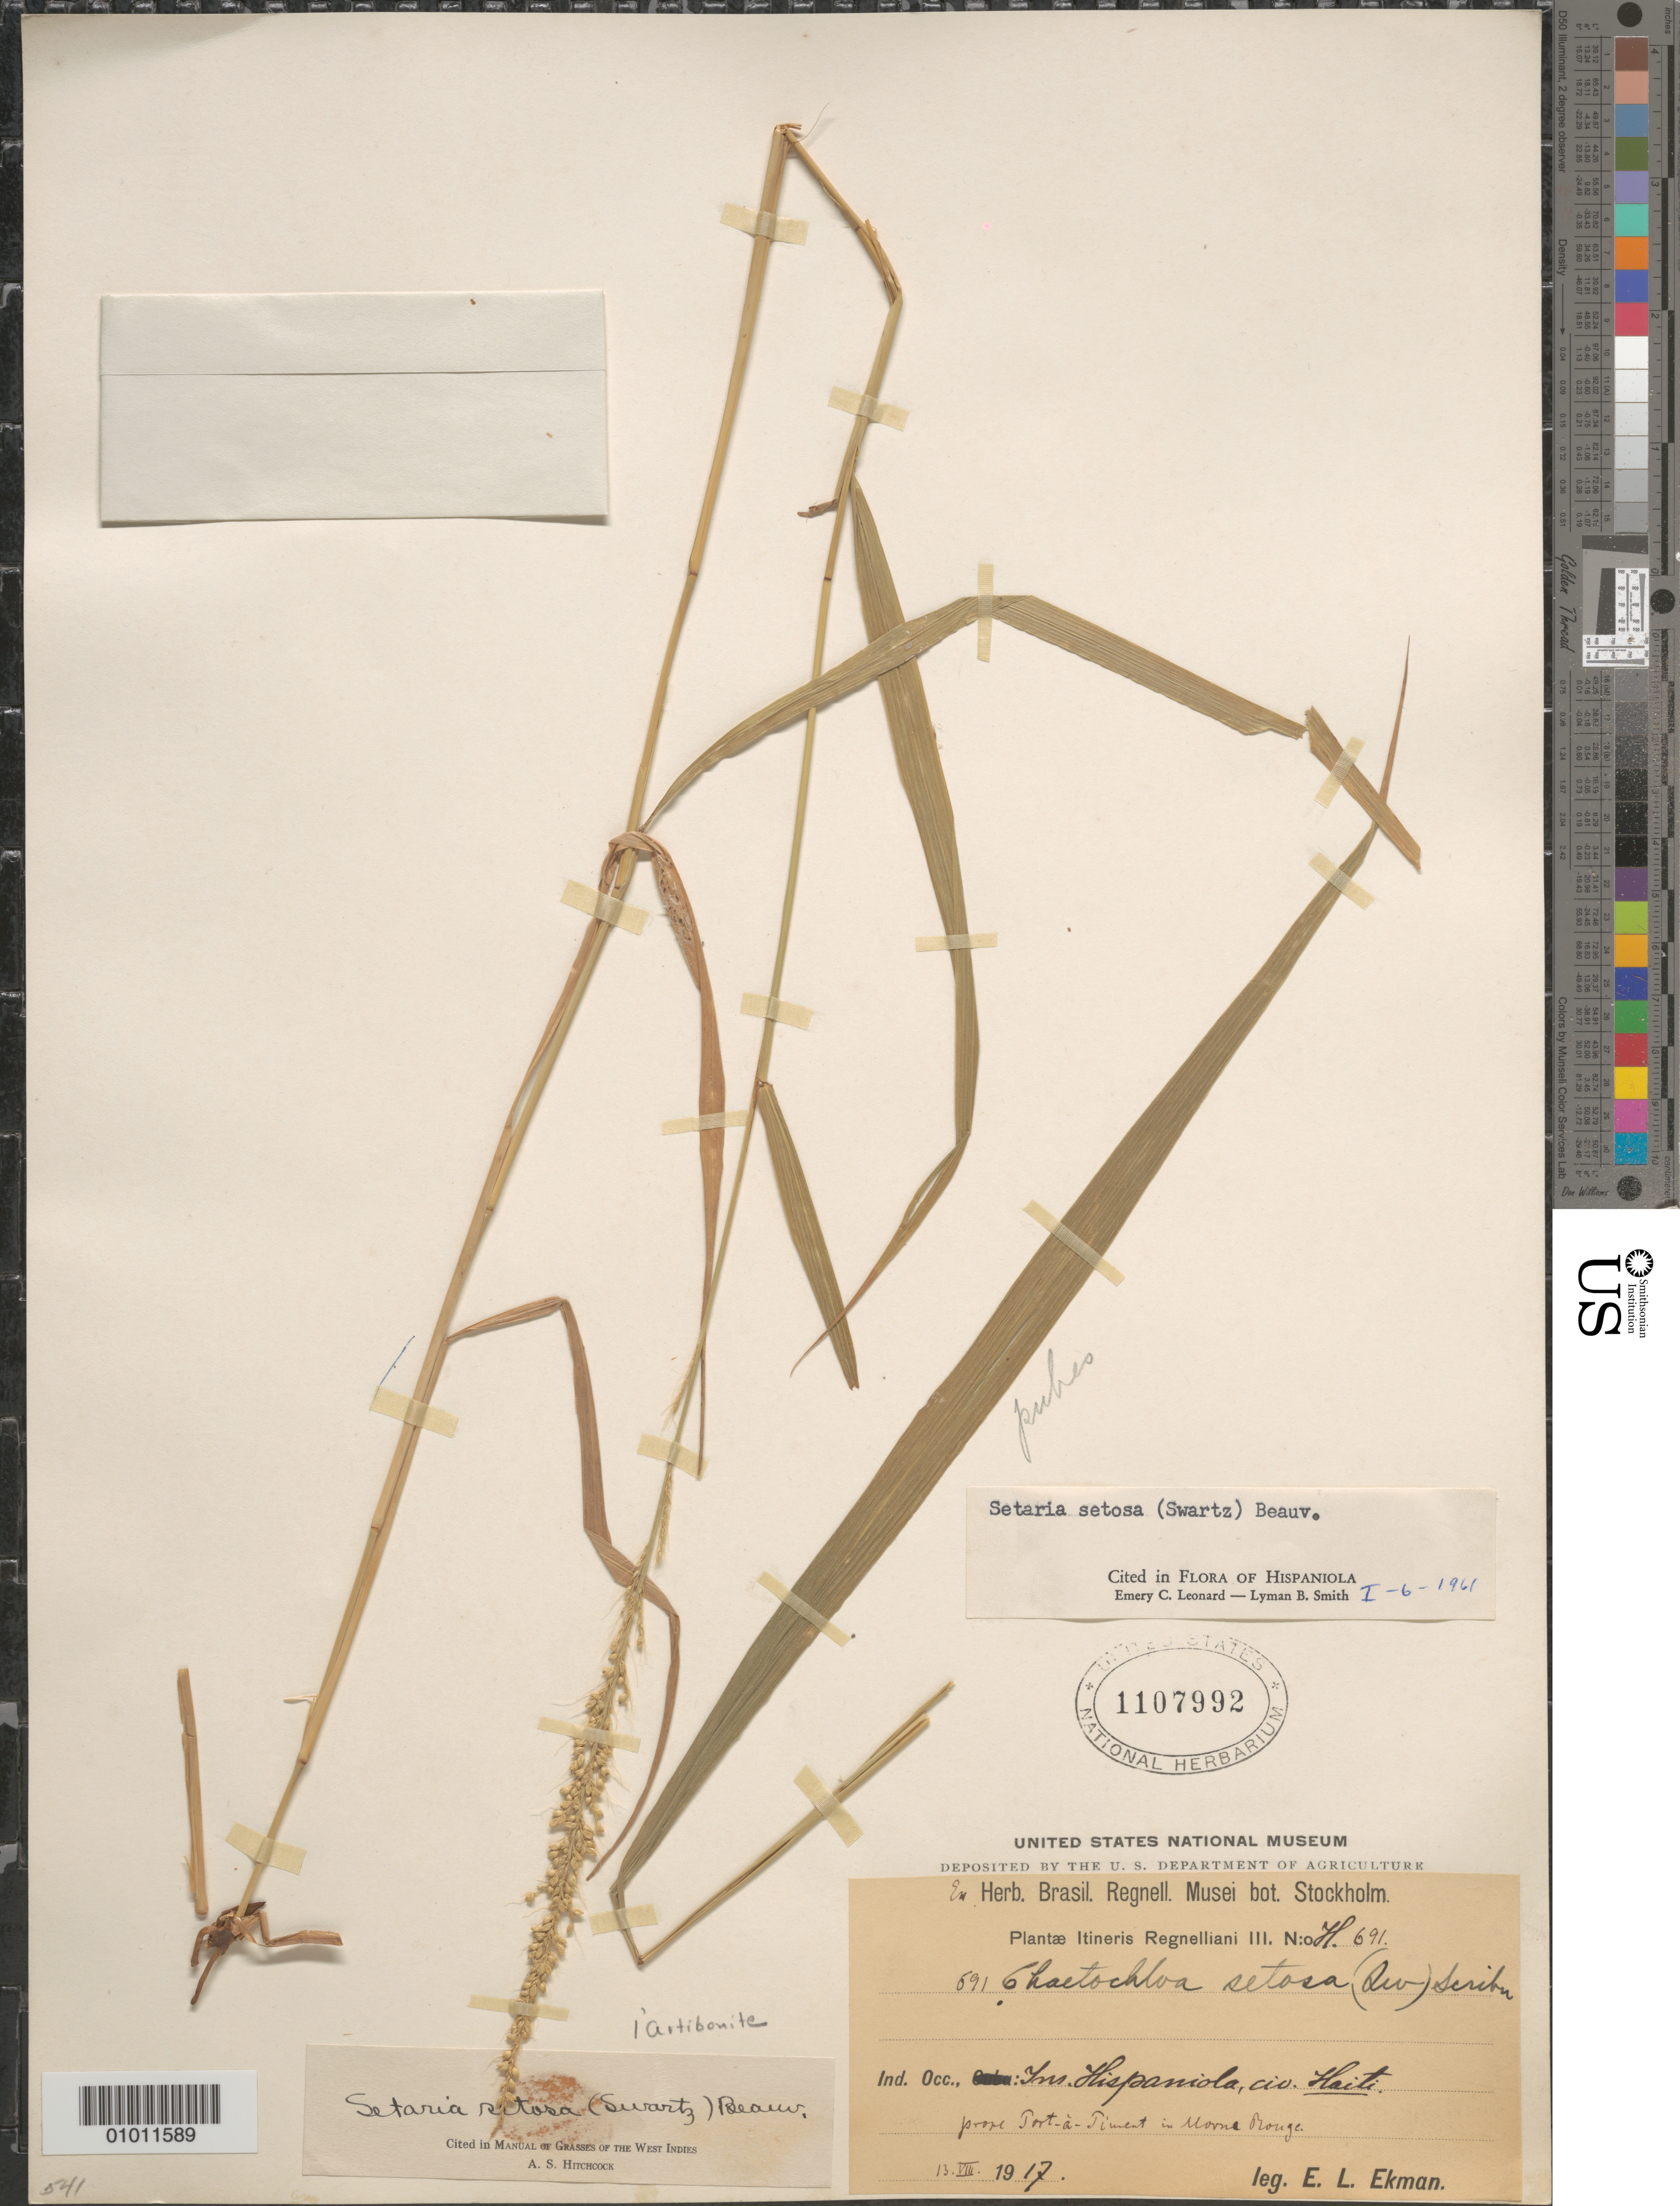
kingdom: Plantae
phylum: Tracheophyta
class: Liliopsida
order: Poales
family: Poaceae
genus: Setaria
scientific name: Setaria setosa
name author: (Sw.) P. Beauv.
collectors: E. L. Ekman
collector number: H 691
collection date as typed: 13 Aug 1917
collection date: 1917-08-13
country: Haiti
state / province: Sud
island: Hispaniola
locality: Port-a-Piment in Mouna Rouge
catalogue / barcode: US 1107992